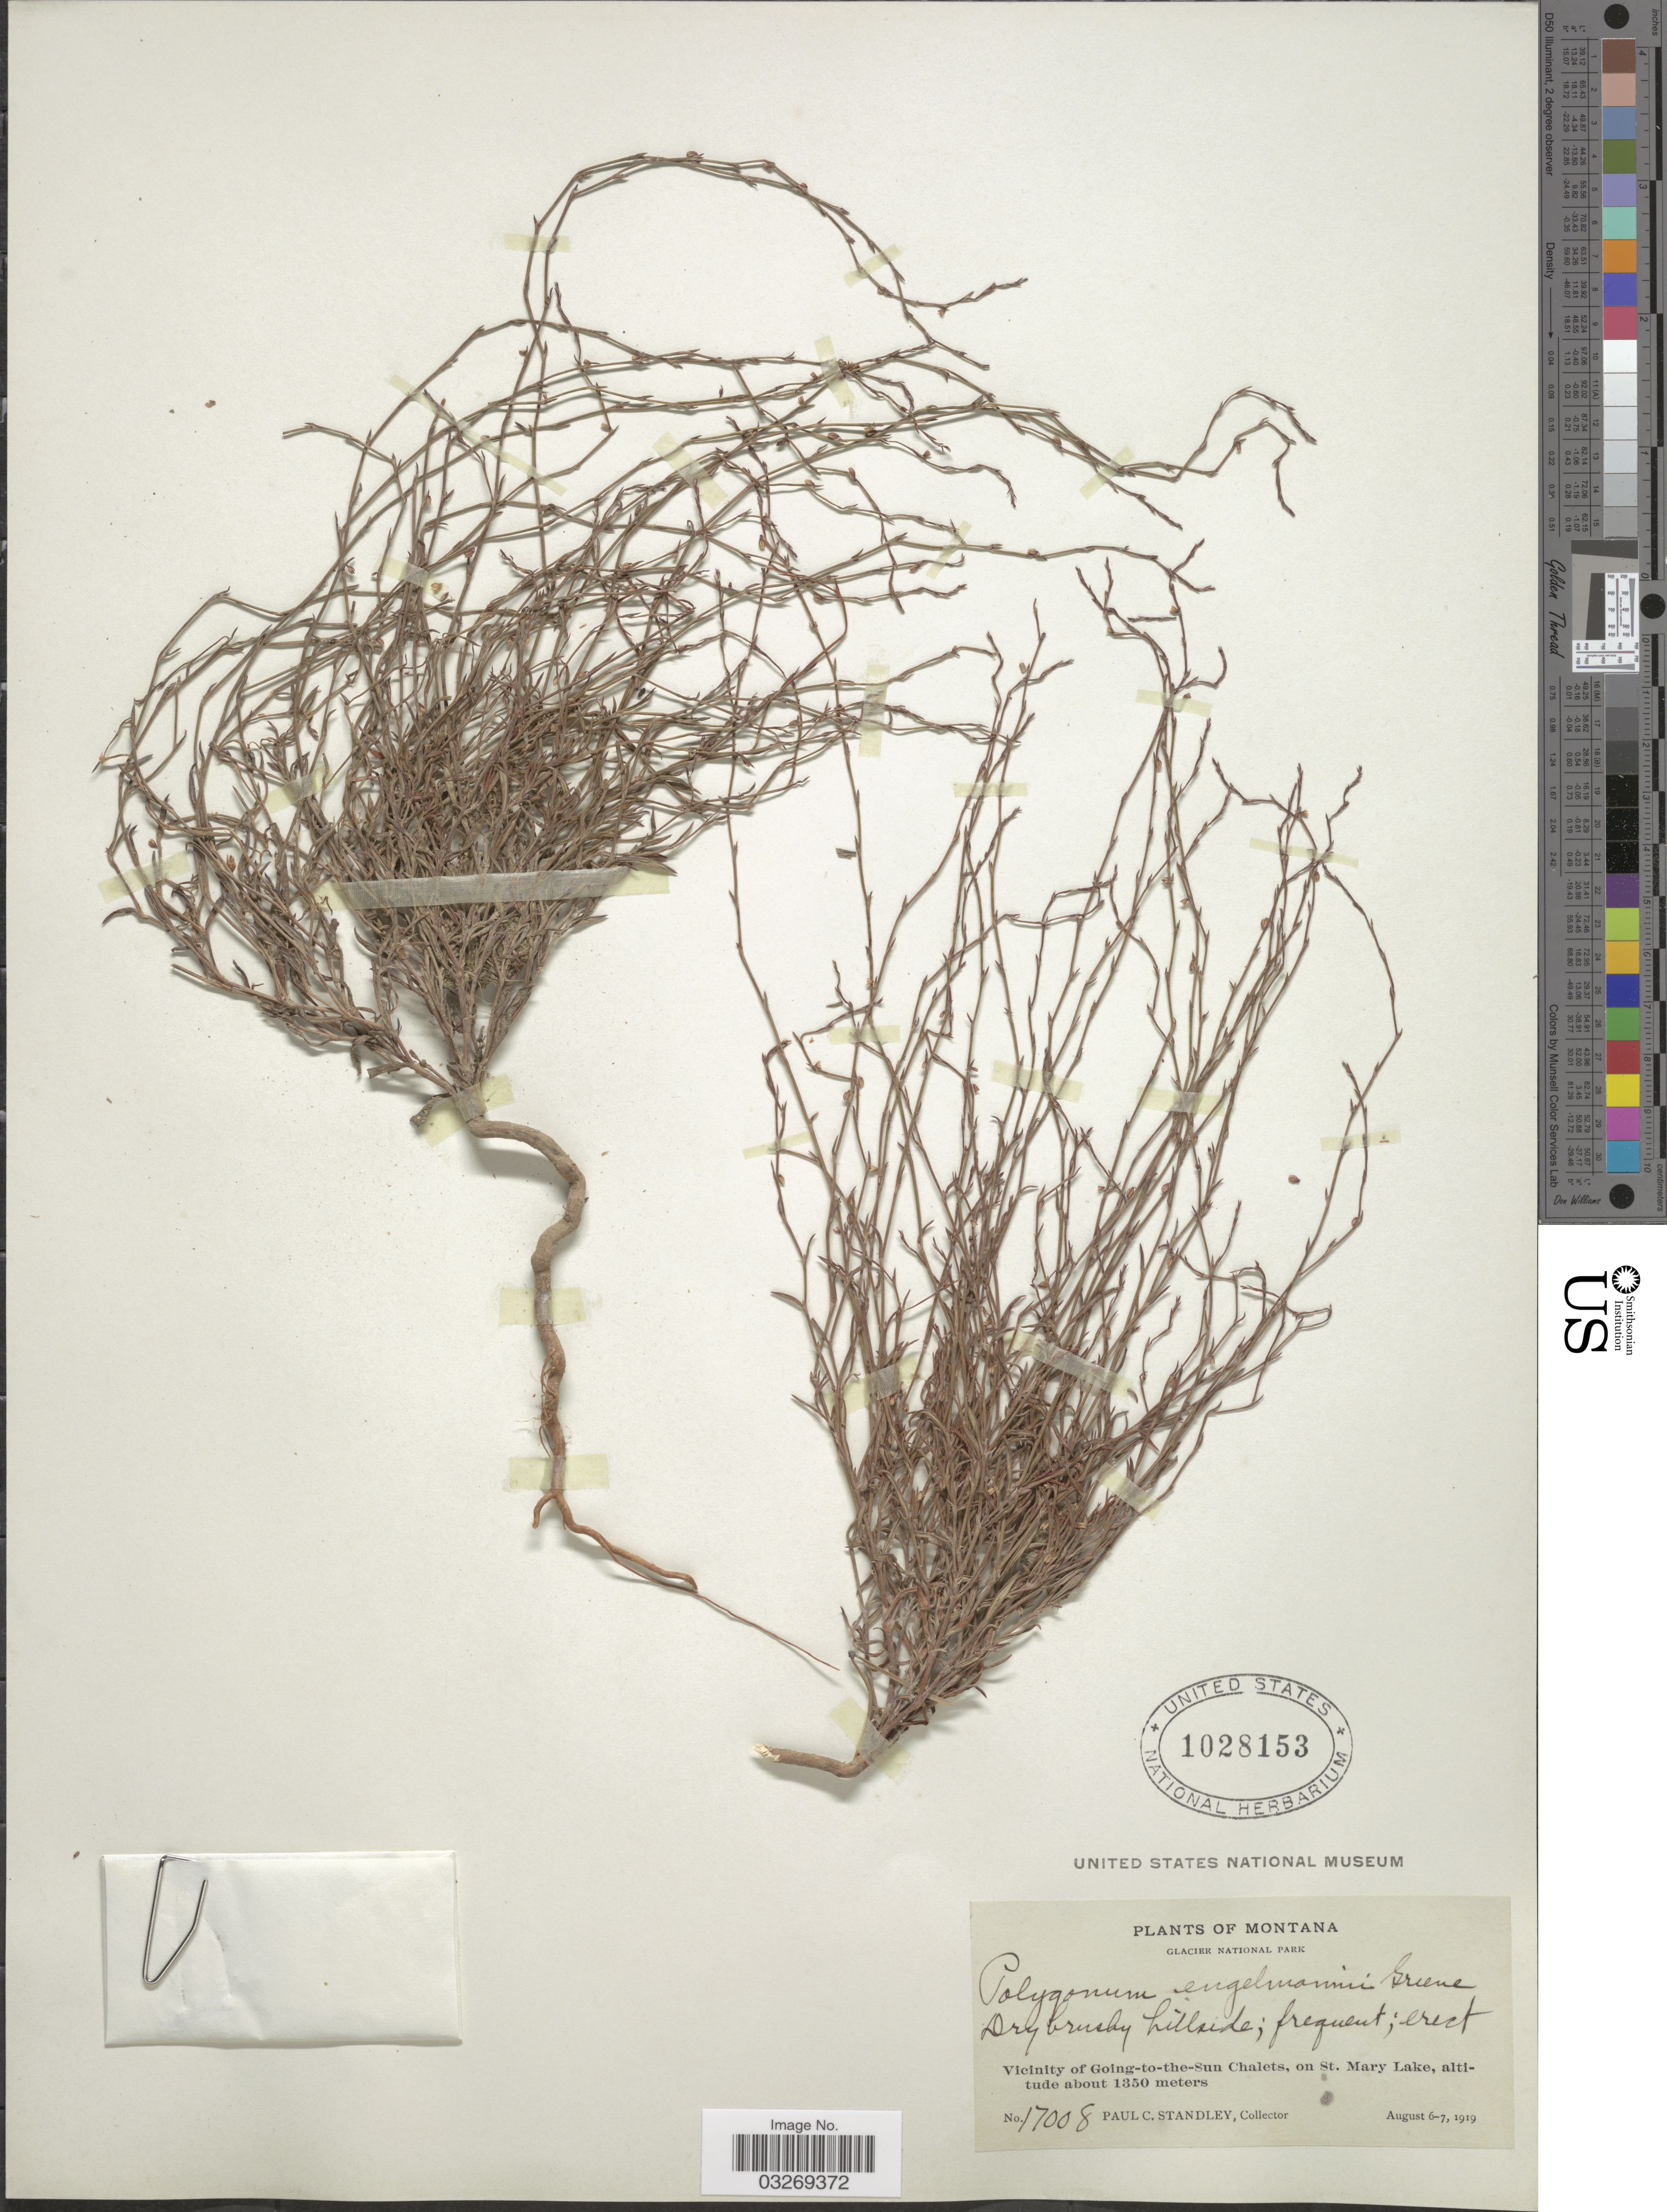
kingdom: Plantae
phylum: Tracheophyta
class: Magnoliopsida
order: Caryophyllales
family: Polygonaceae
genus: Polygonum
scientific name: Polygonum engelmannii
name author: C.W. Greene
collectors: P. C. Standley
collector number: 17008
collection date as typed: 6 - 7 Aug 1919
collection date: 1919-08-06/1919-08-07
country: United States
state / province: Montana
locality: Vicinity of Going-to-the-Sun Chalets, on St Mary Lake.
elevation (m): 1350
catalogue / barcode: US 1028153